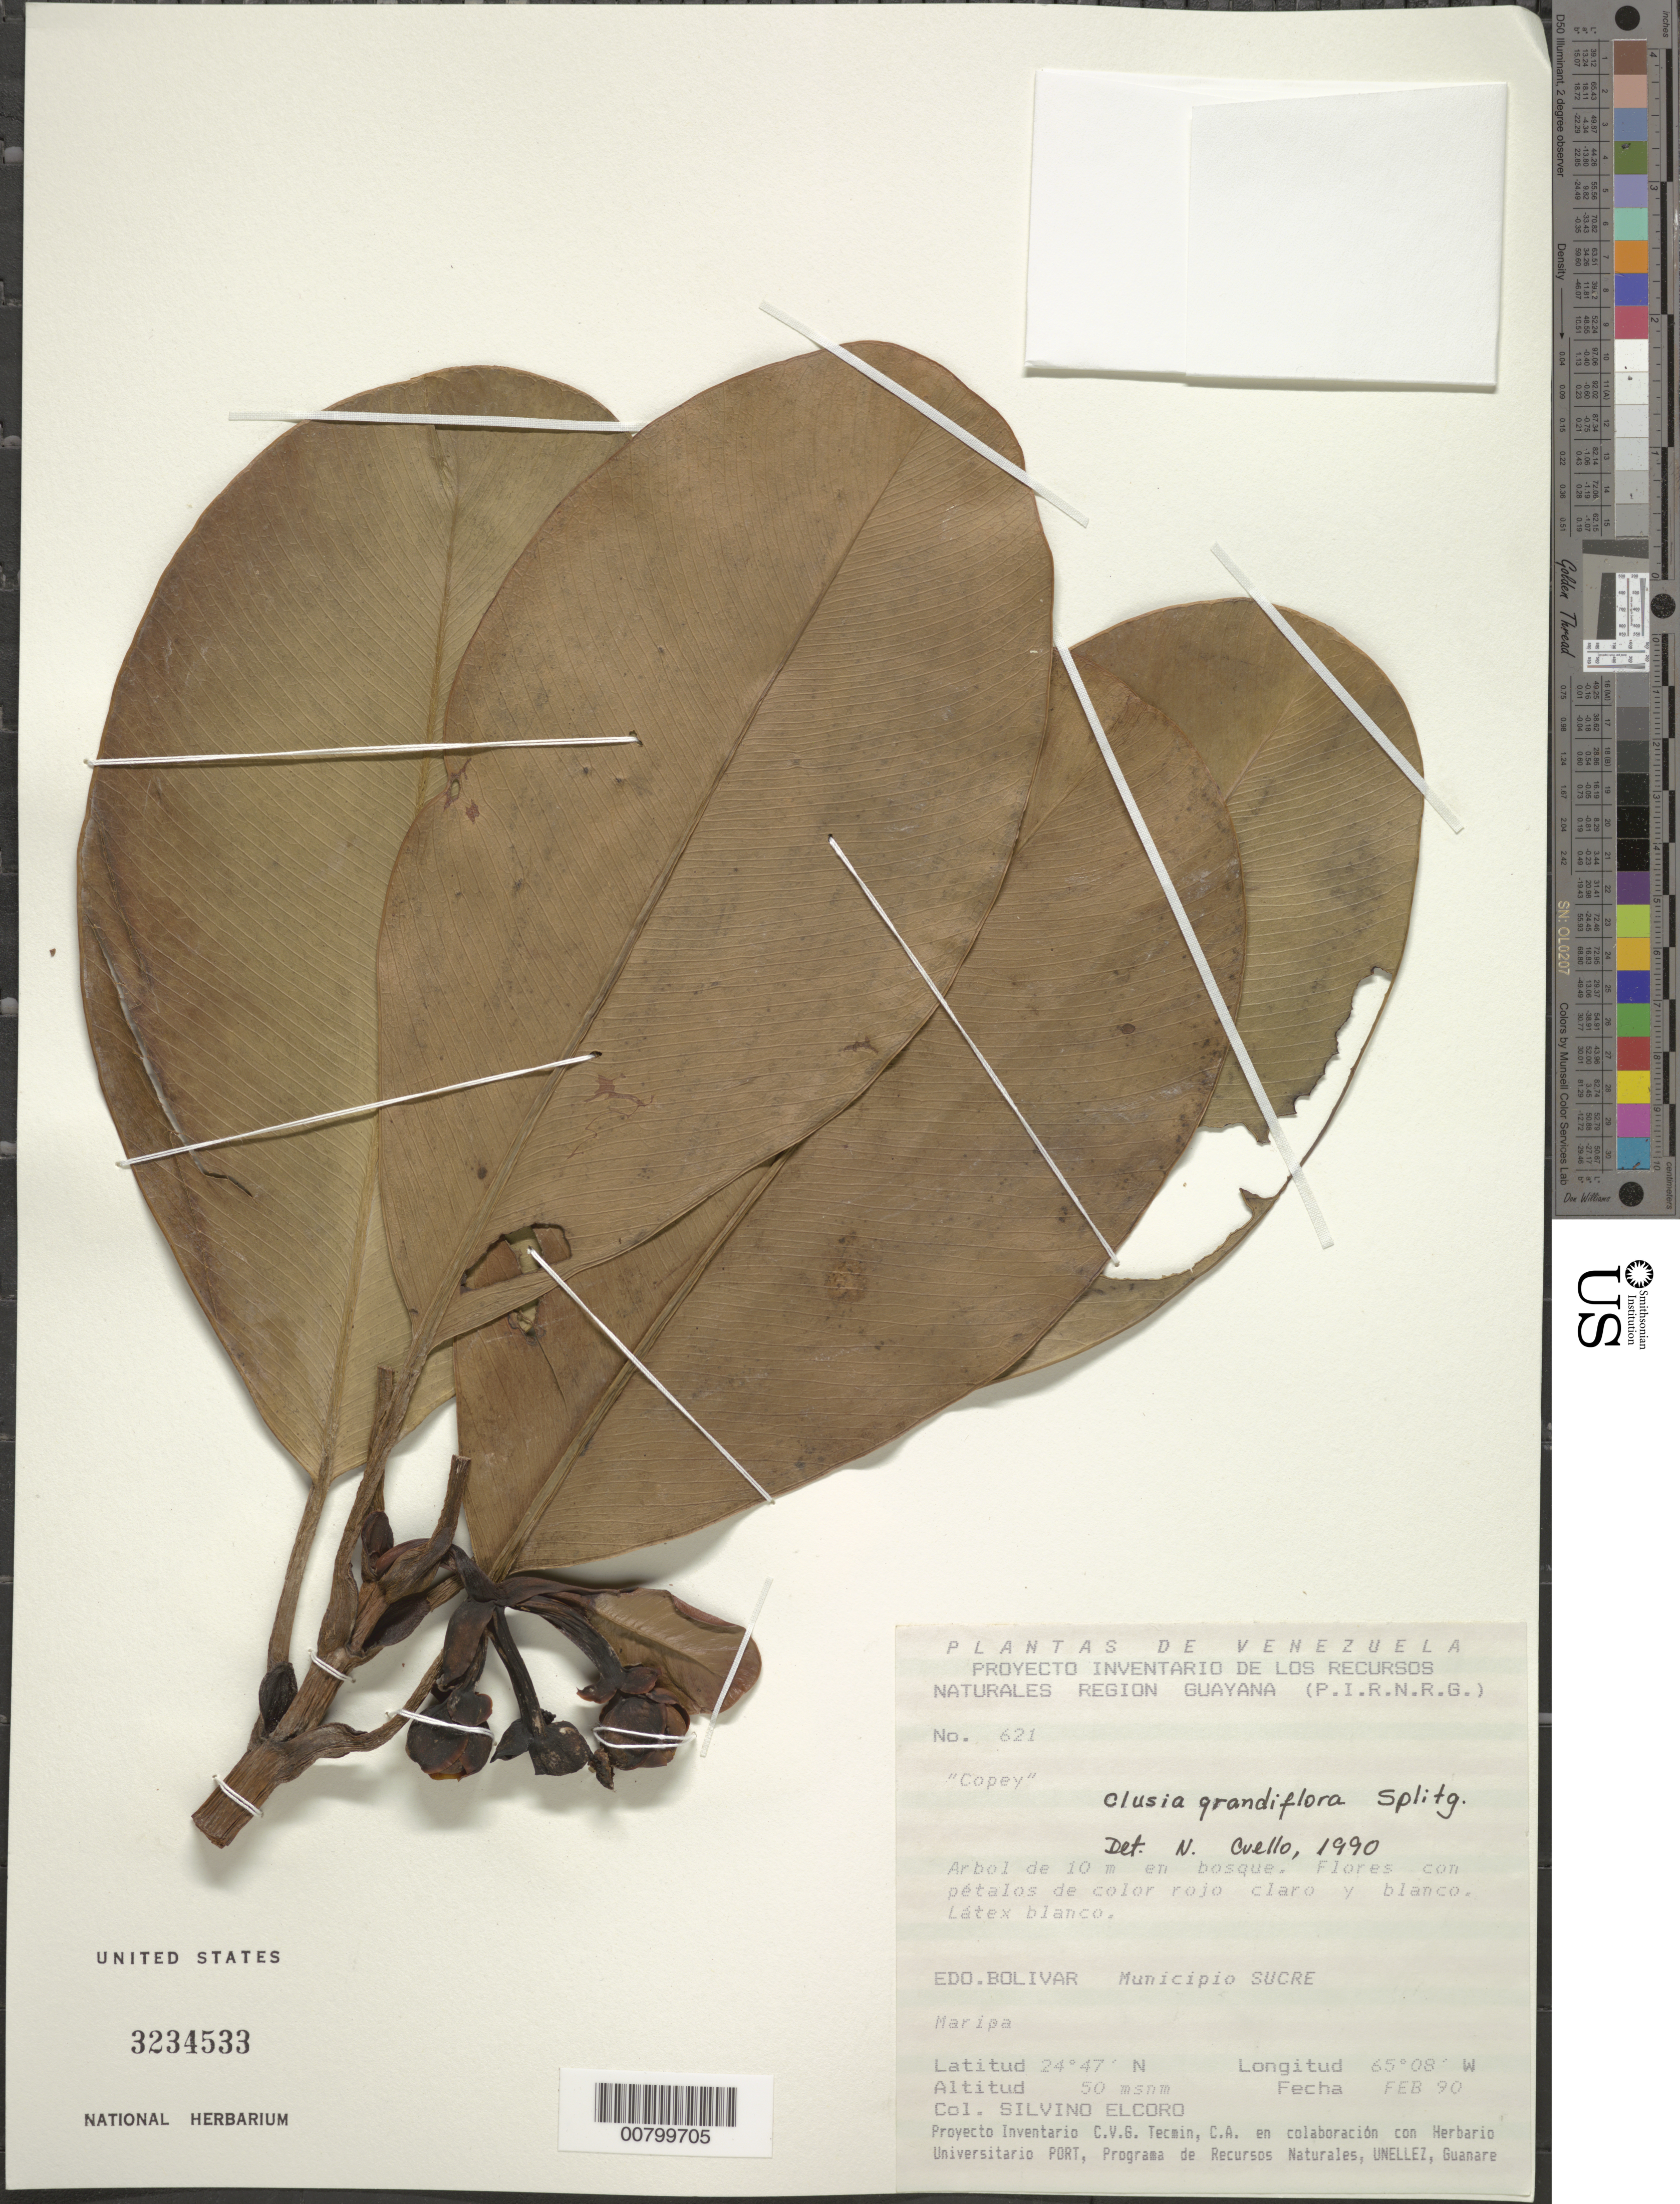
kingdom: Plantae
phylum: Tracheophyta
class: Magnoliopsida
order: Malpighiales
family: Clusiaceae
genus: Clusia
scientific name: Clusia grandiflora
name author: Splitg.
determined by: Cuello, Nidia L.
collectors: S. Elcoro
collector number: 621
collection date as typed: Feb-90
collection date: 1990-02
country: Venezuela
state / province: Bolívar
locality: Mun. Sucre, Maripa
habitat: Bosque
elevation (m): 50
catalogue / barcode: US 3234533